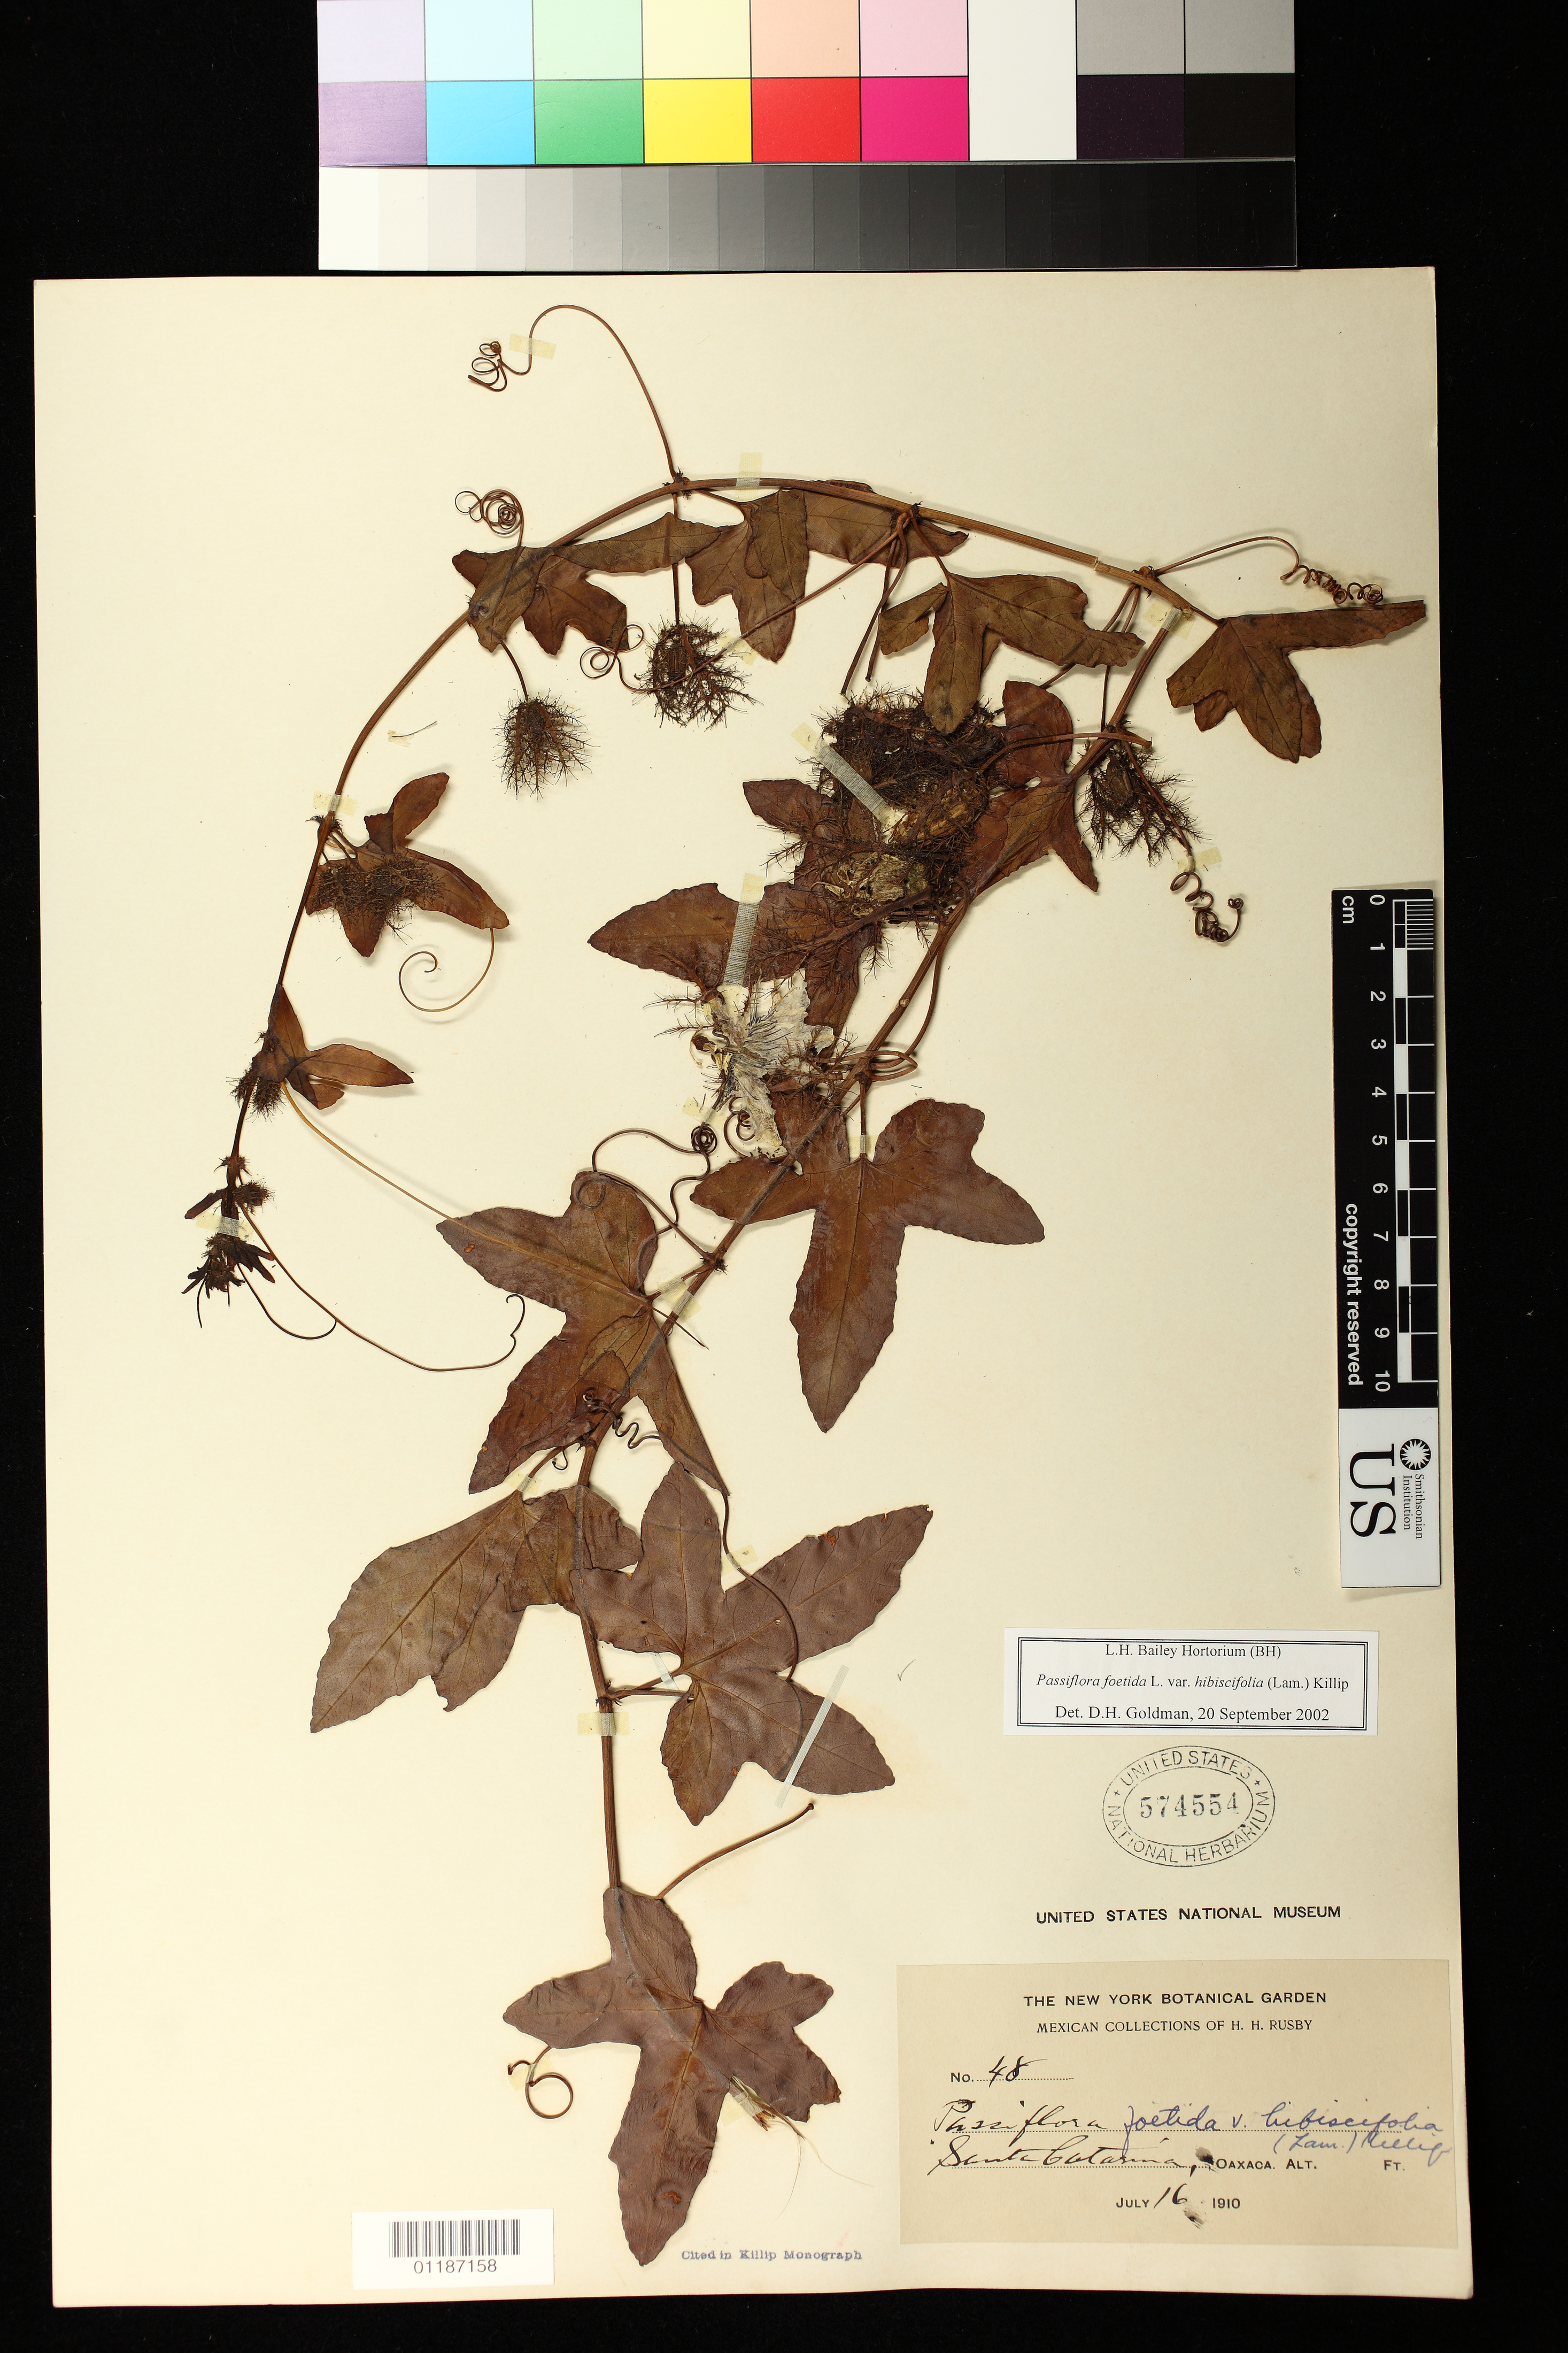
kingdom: Plantae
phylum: Tracheophyta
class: Magnoliopsida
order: Malpighiales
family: Passifloraceae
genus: Passiflora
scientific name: Passiflora foetida var. hibiscifolia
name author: L.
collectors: H. H. Rusby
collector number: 48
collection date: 1910-07-16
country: Mexico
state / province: Oaxaca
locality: Santa Catarina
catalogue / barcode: US 574554